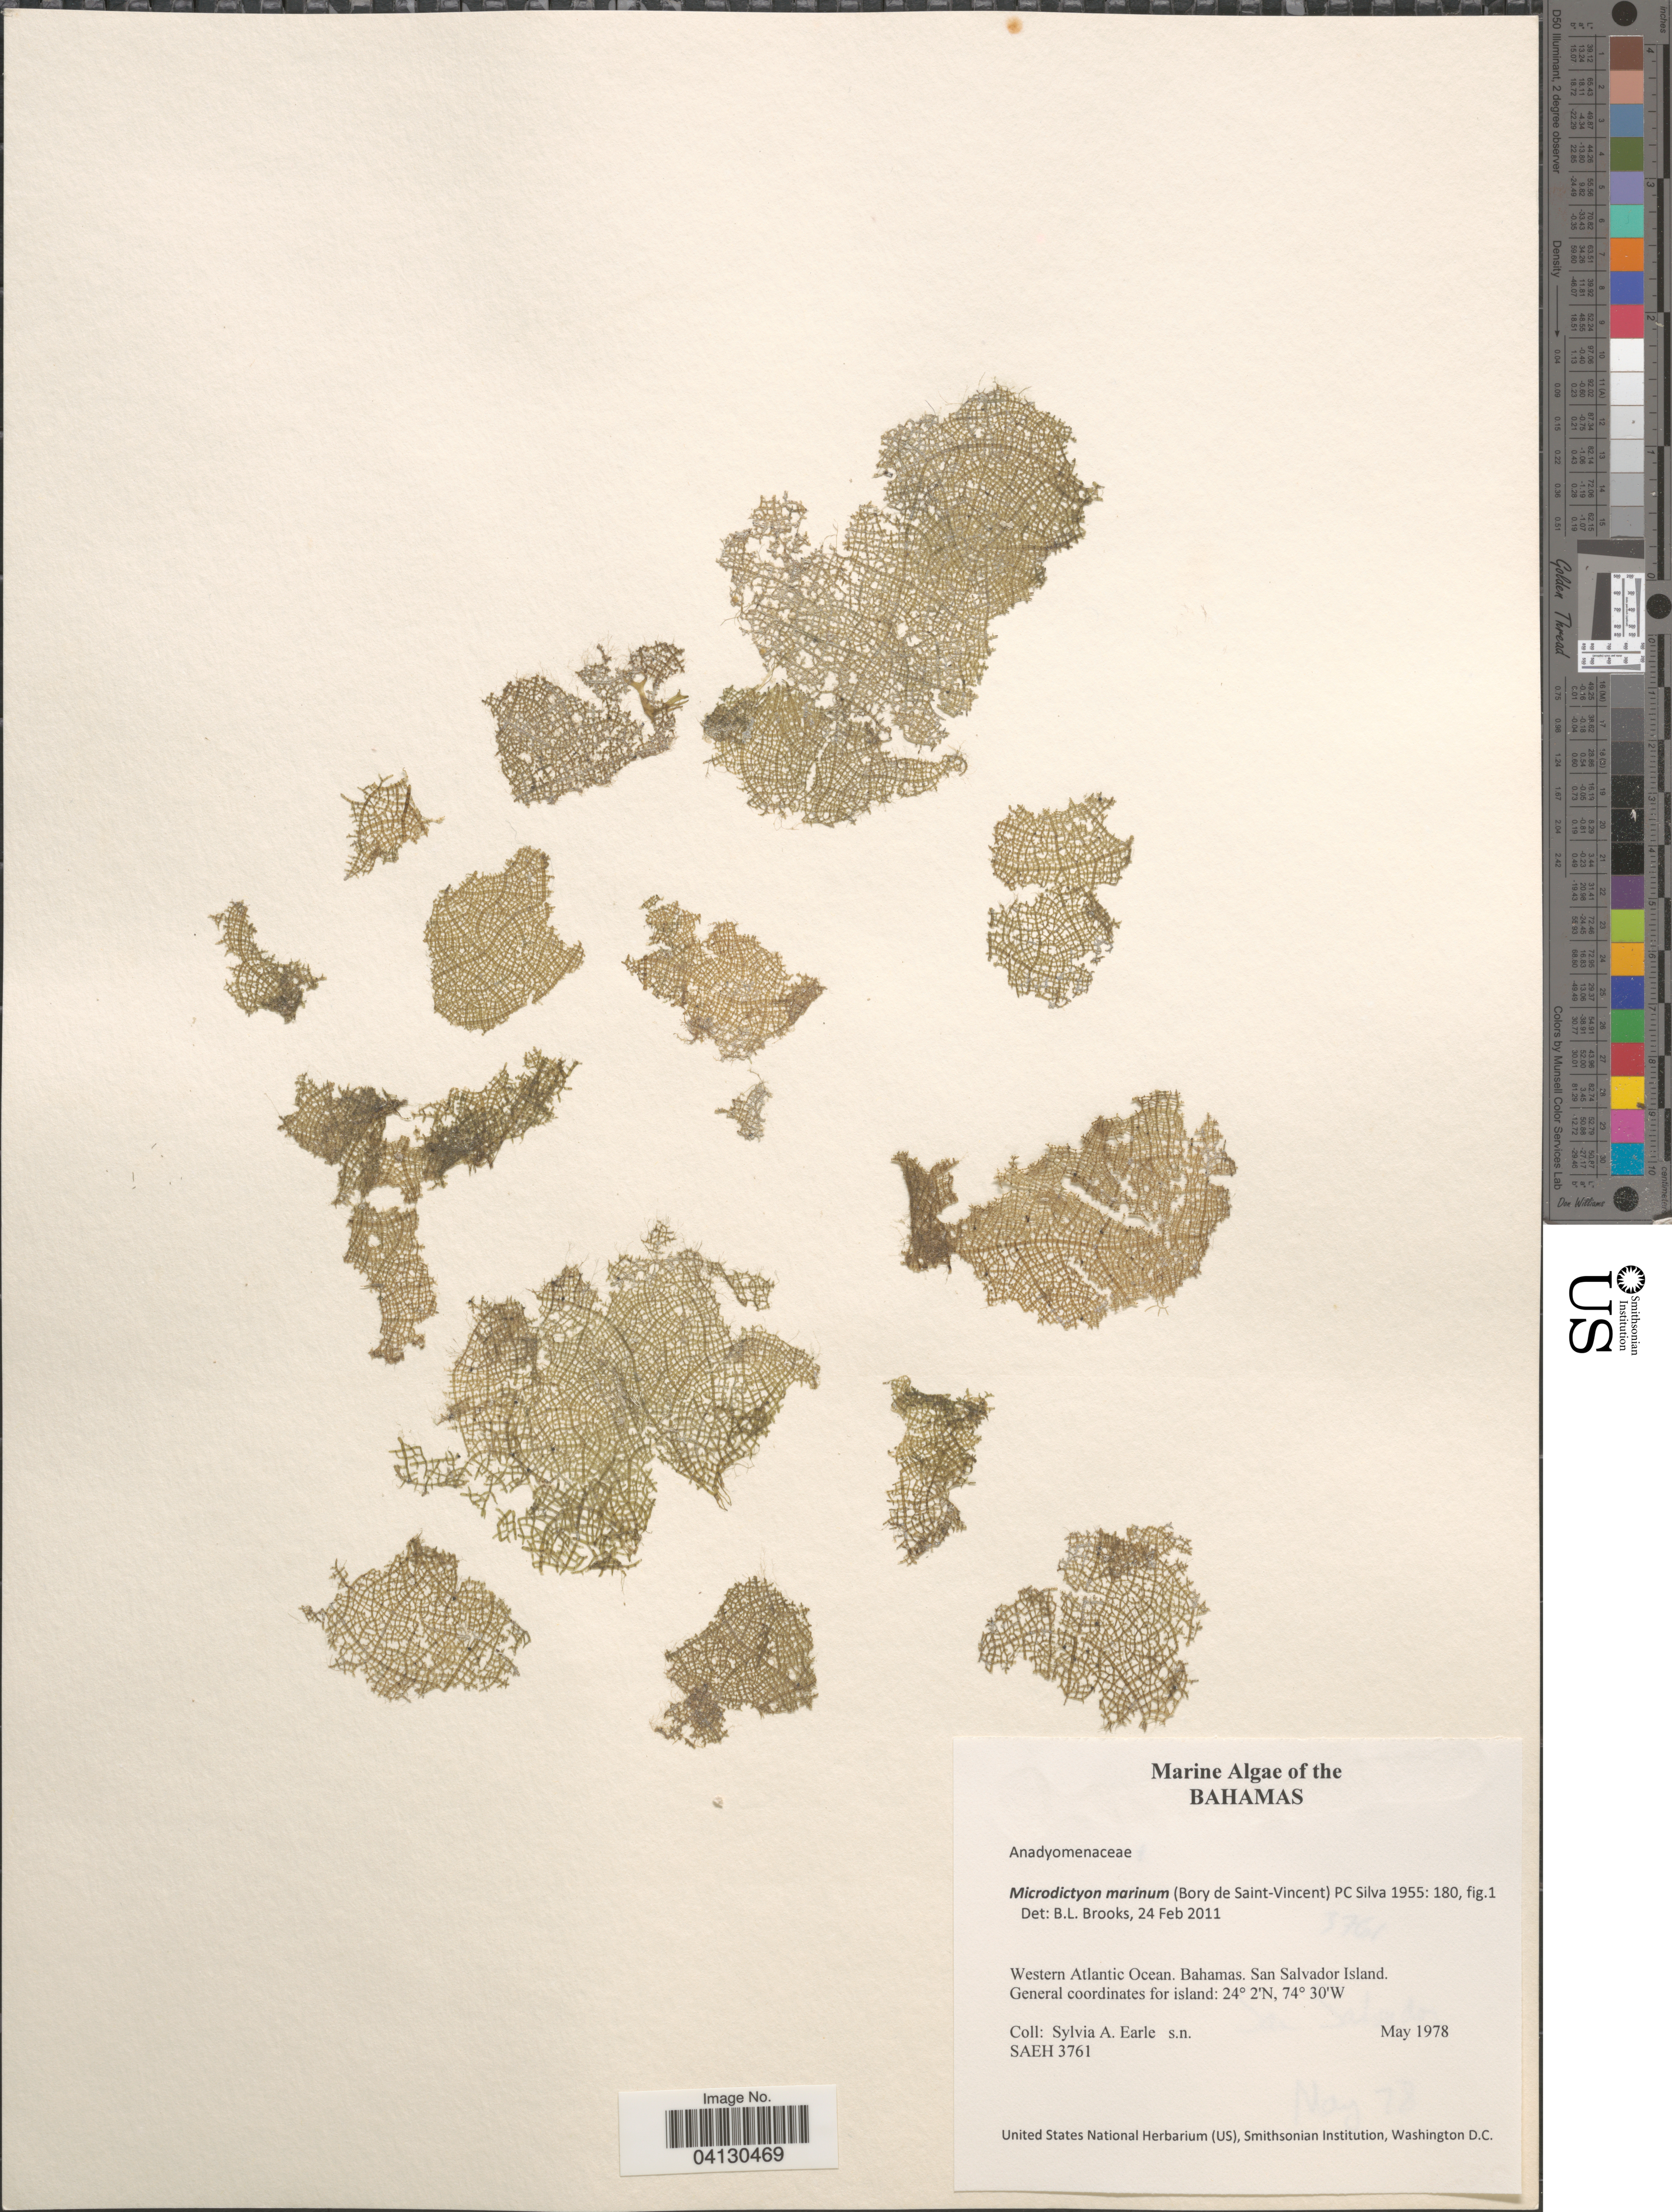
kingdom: Plantae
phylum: Chlorophyta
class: Ulvophyceae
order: Cladophorales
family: Anadyomenaceae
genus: Microdictyon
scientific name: Microdictyon marinum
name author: (Bory) P.C. Silva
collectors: S. A. Earle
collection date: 1978-05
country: Bahamas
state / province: San Salvador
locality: Western Atlantic Ocean. San Salvador Island.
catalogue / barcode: US 329185